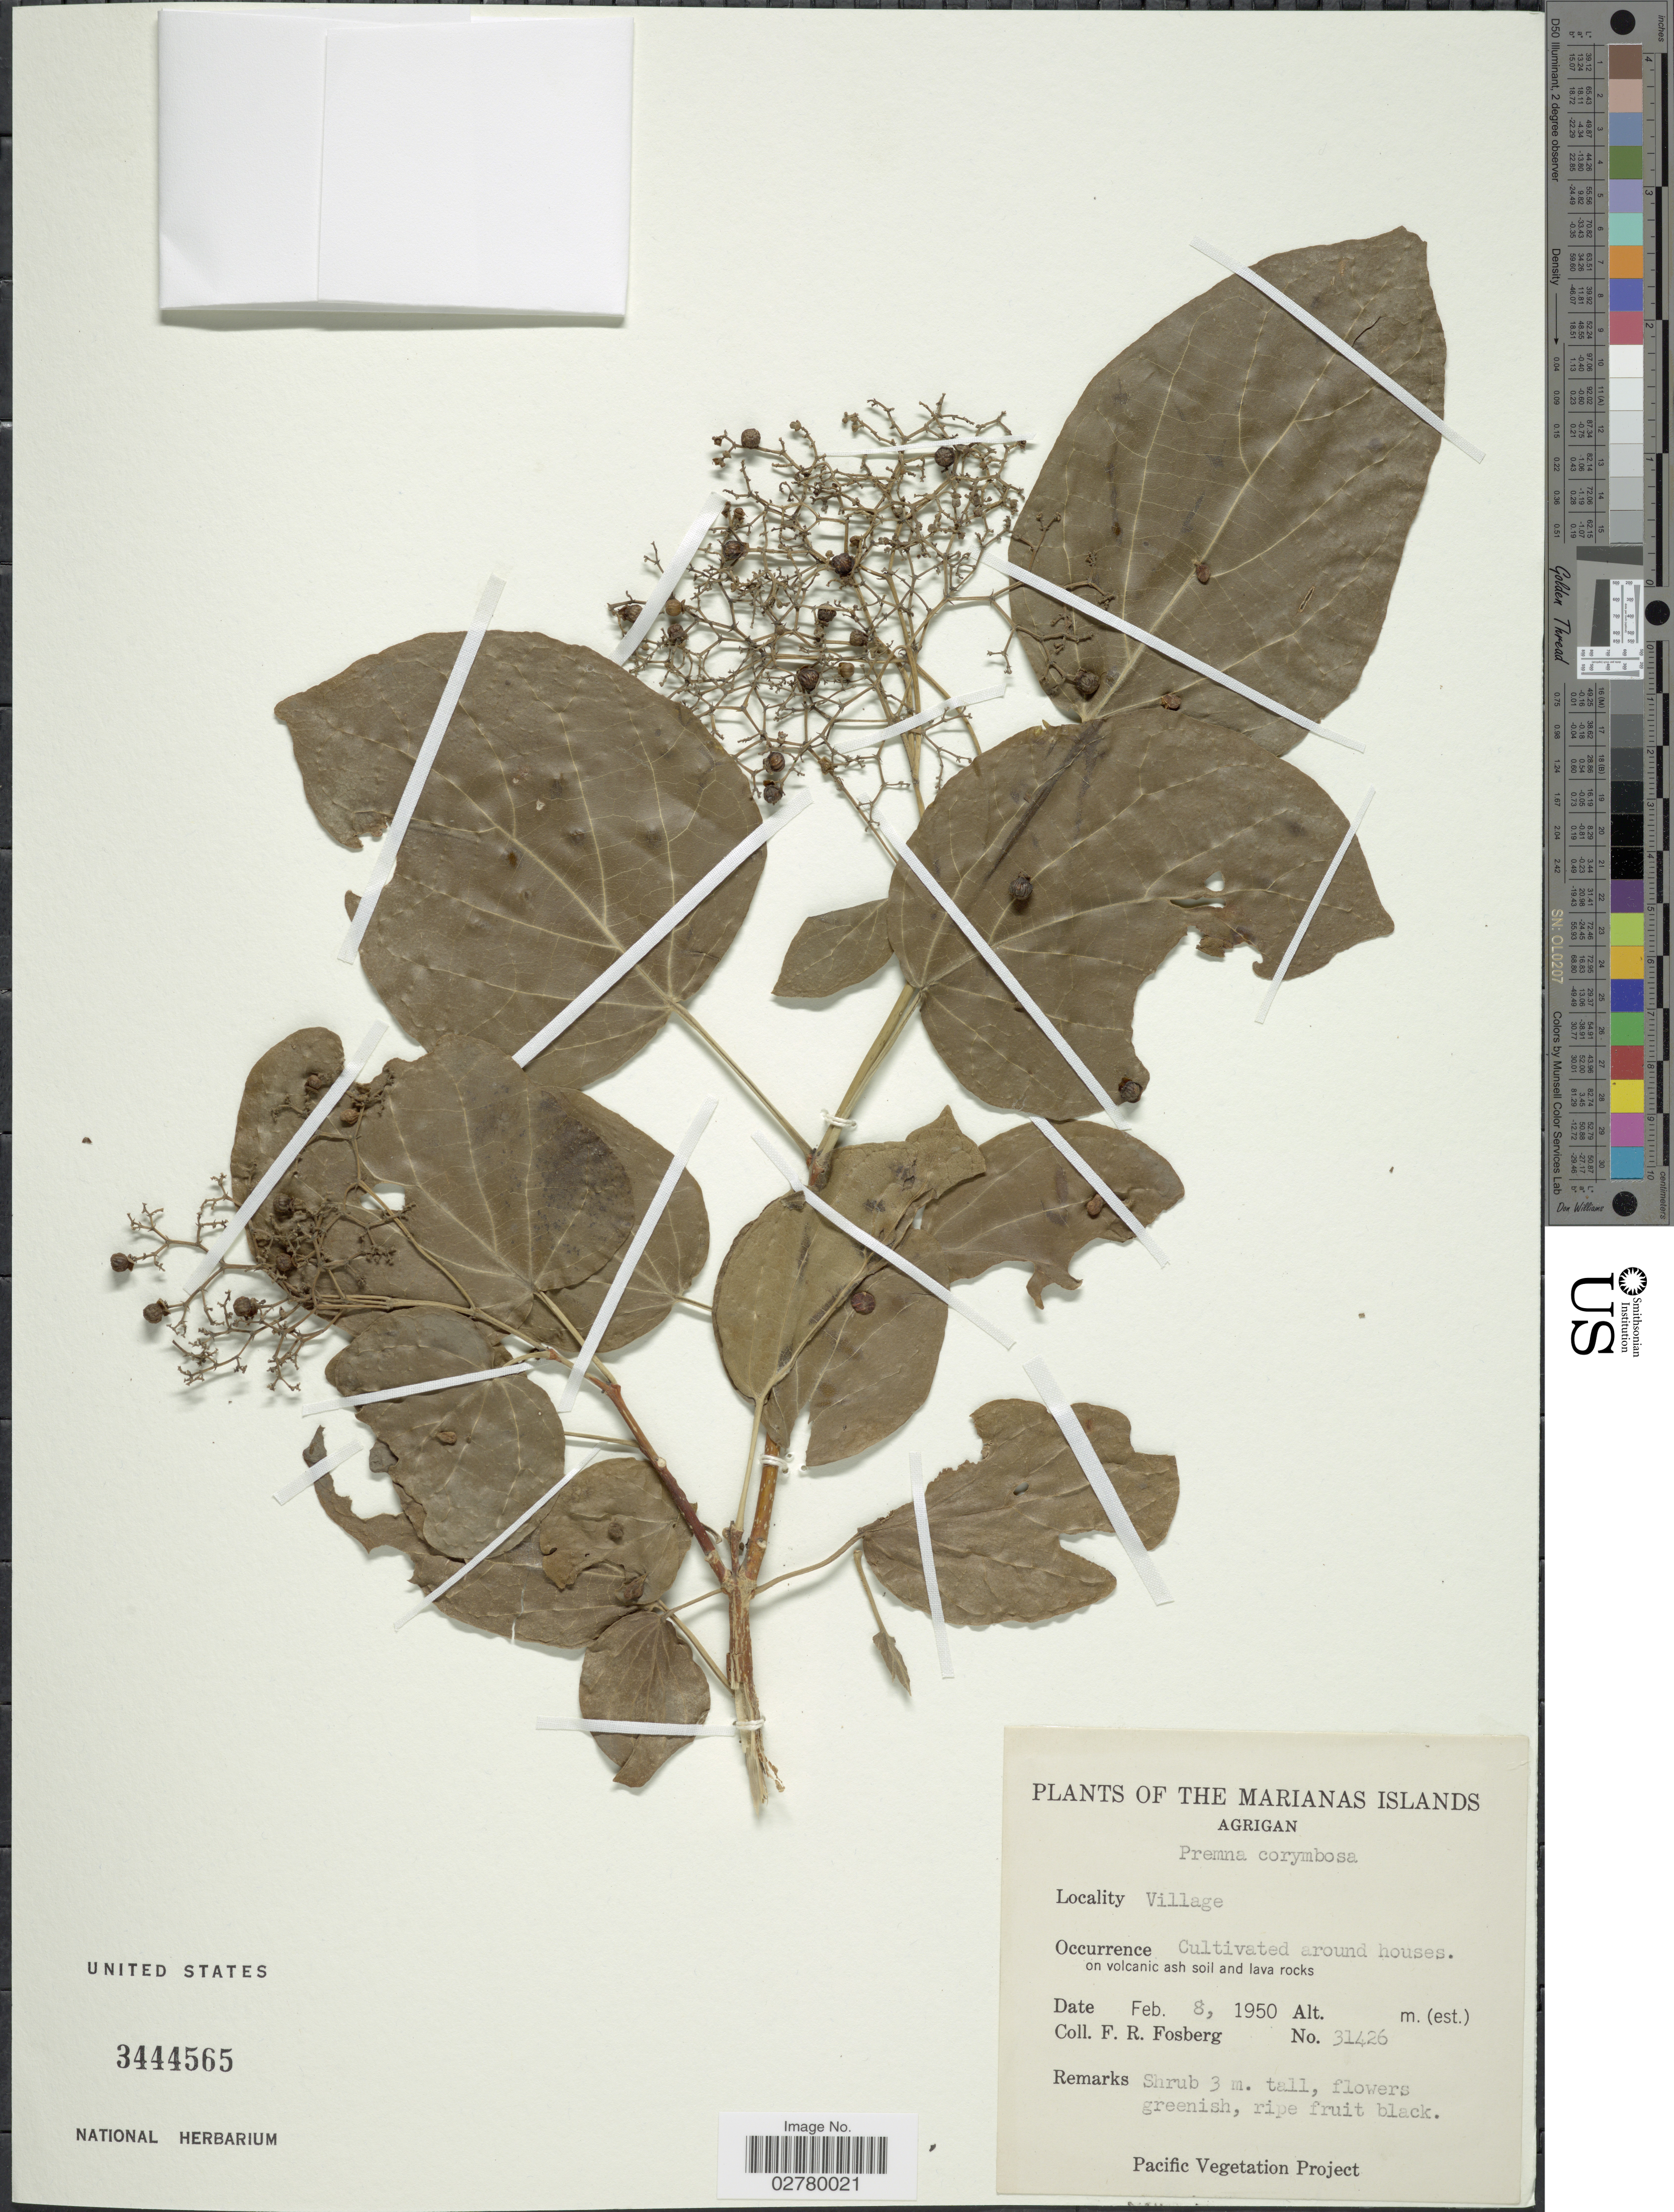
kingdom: Plantae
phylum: Tracheophyta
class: Magnoliopsida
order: Lamiales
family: Lamiaceae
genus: Premna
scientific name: Premna obtusifolia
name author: R. Br.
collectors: F. R. Fosberg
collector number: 31426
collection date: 1950-02-08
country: Northern Mariana Islands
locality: The Marianas Islands. Agrigan. Village.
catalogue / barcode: US 3444565